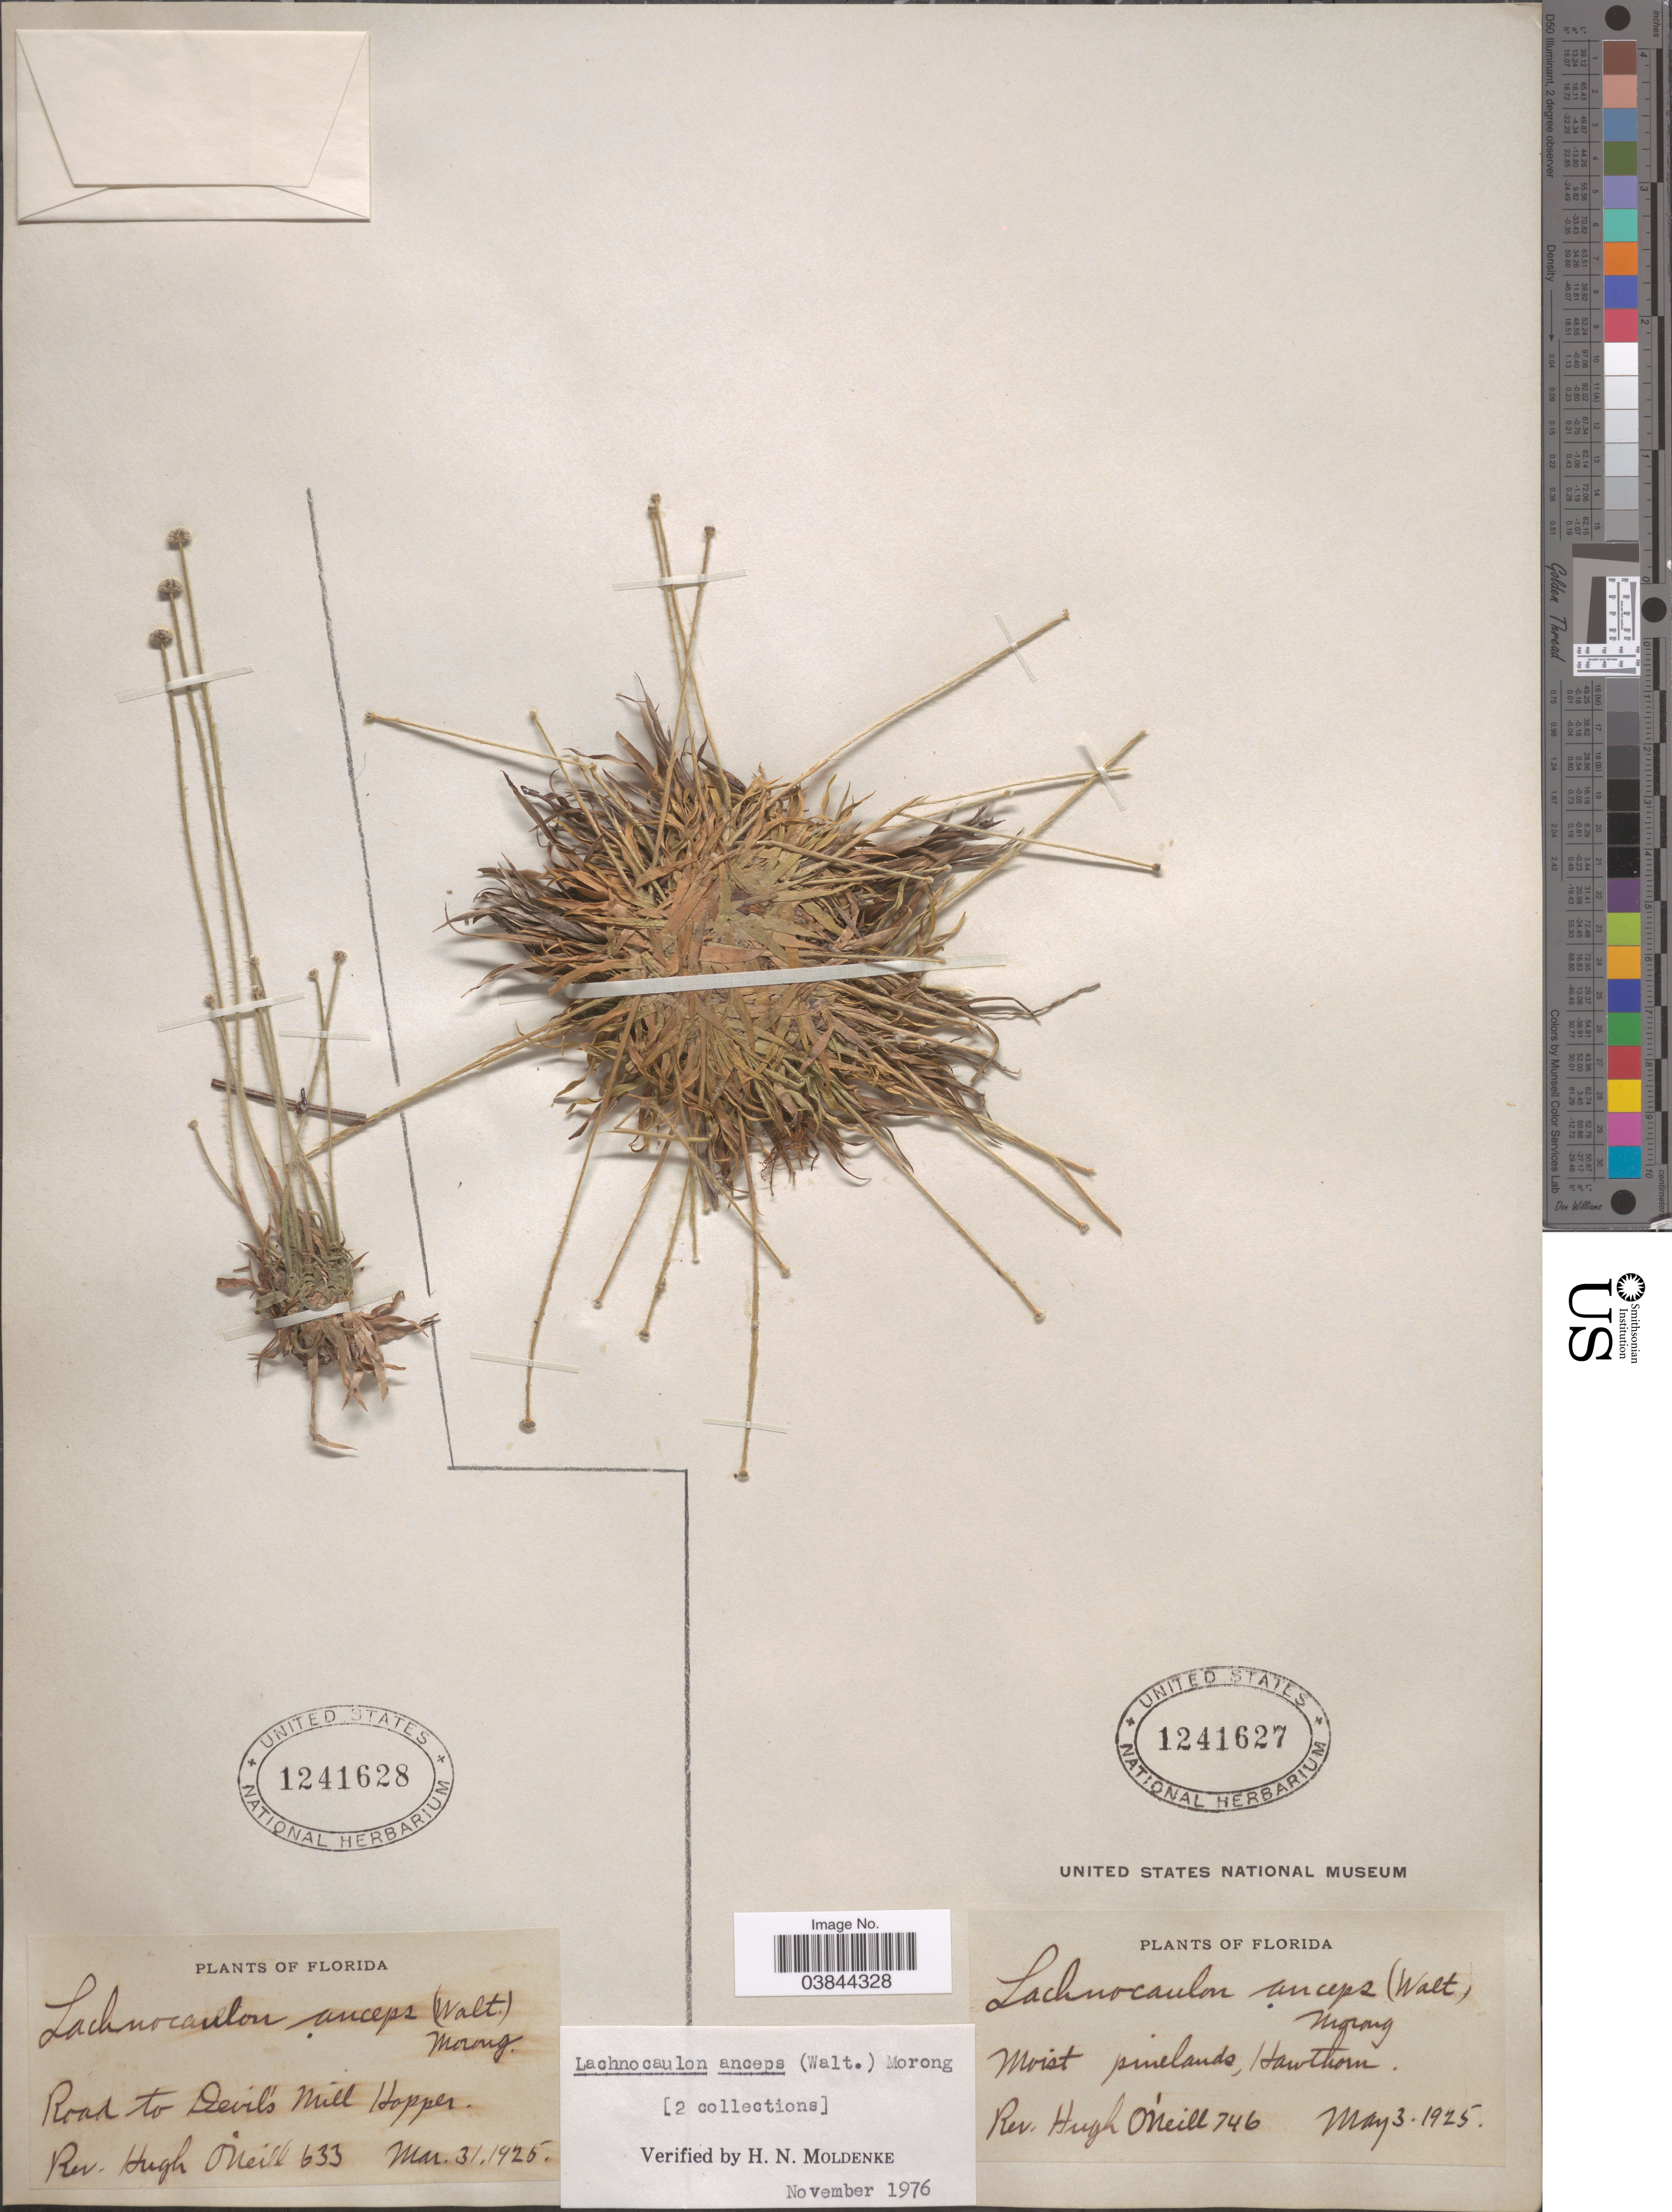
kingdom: Plantae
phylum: Tracheophyta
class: Liliopsida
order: Poales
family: Eriocaulaceae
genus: Lachnocaulon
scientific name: Lachnocaulon anceps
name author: (Walter) Morong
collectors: H. O'Neill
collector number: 633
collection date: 1925-03-31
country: United States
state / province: Florida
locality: Road to Devil's Mill Hopper.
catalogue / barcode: US 1241628-2